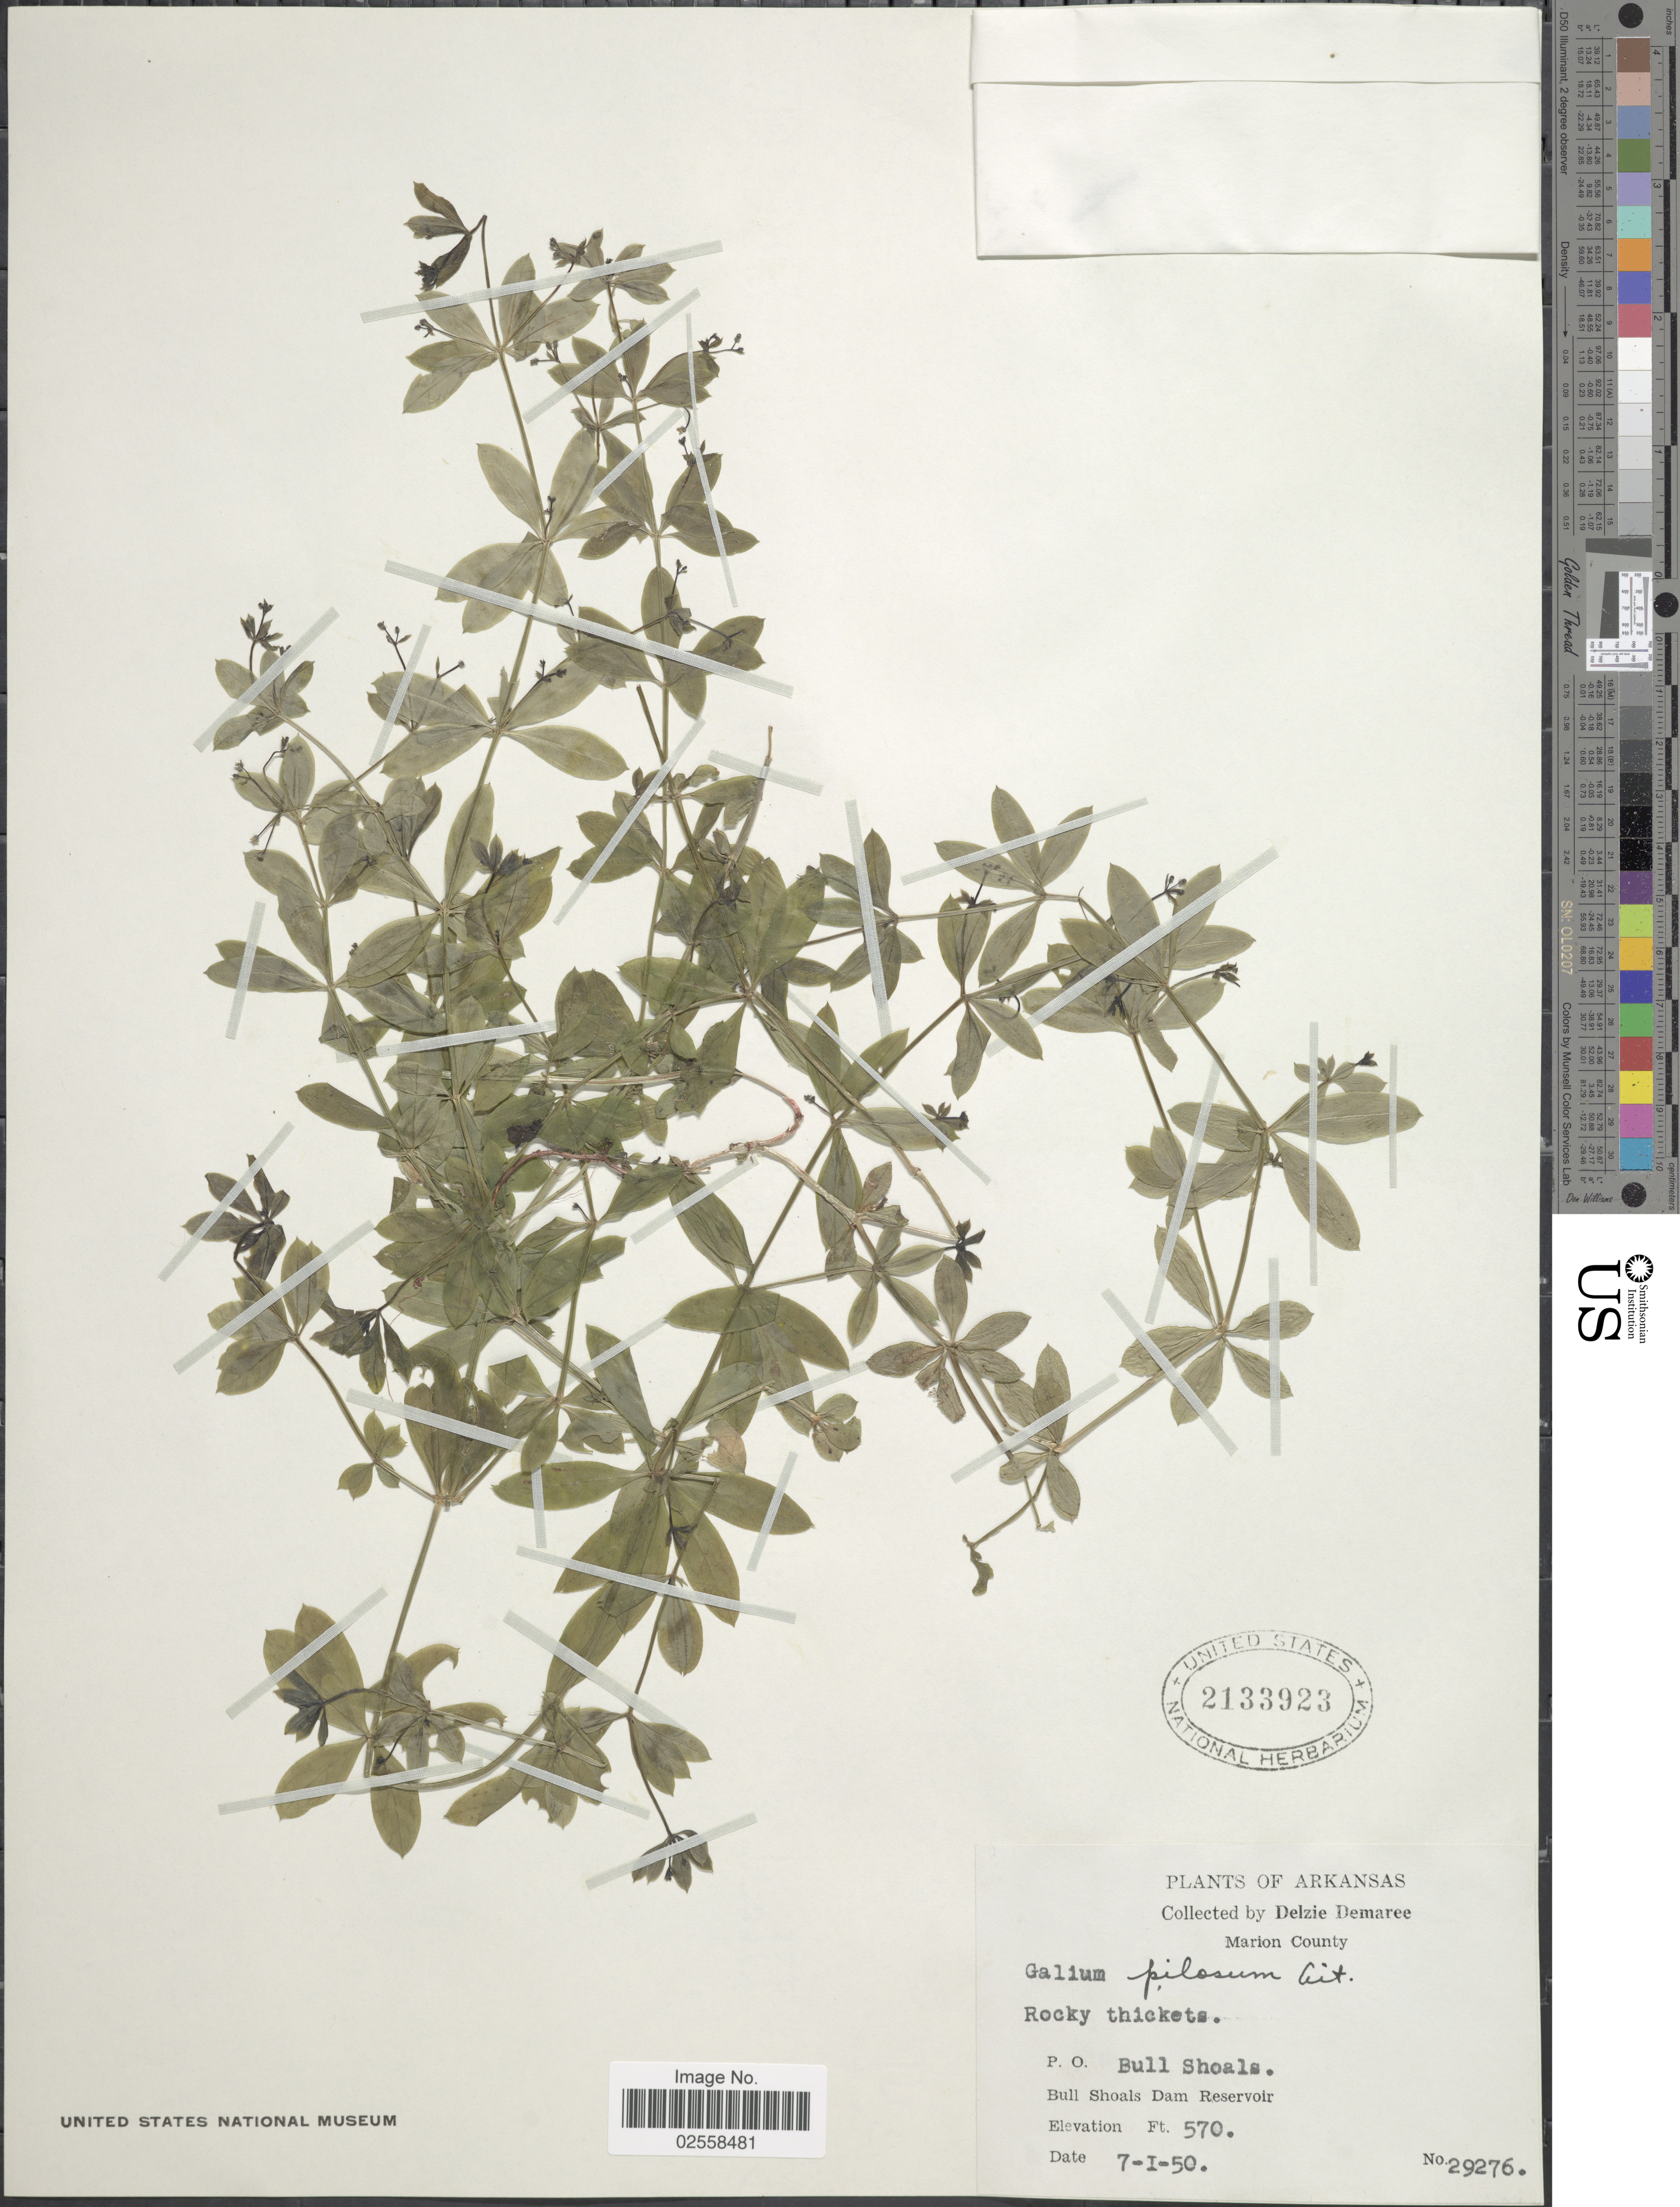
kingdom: Plantae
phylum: Tracheophyta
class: Magnoliopsida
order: Gentianales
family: Rubiaceae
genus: Galium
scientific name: Galium pilosum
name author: Aiton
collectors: D. Demaree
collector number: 29276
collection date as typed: Transcribed d/m/y: 1/7/50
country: United States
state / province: Arkansas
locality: Marion County, Bull Shoals, Bull Shoals Dam Reservoir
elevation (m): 174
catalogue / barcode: US 2133923